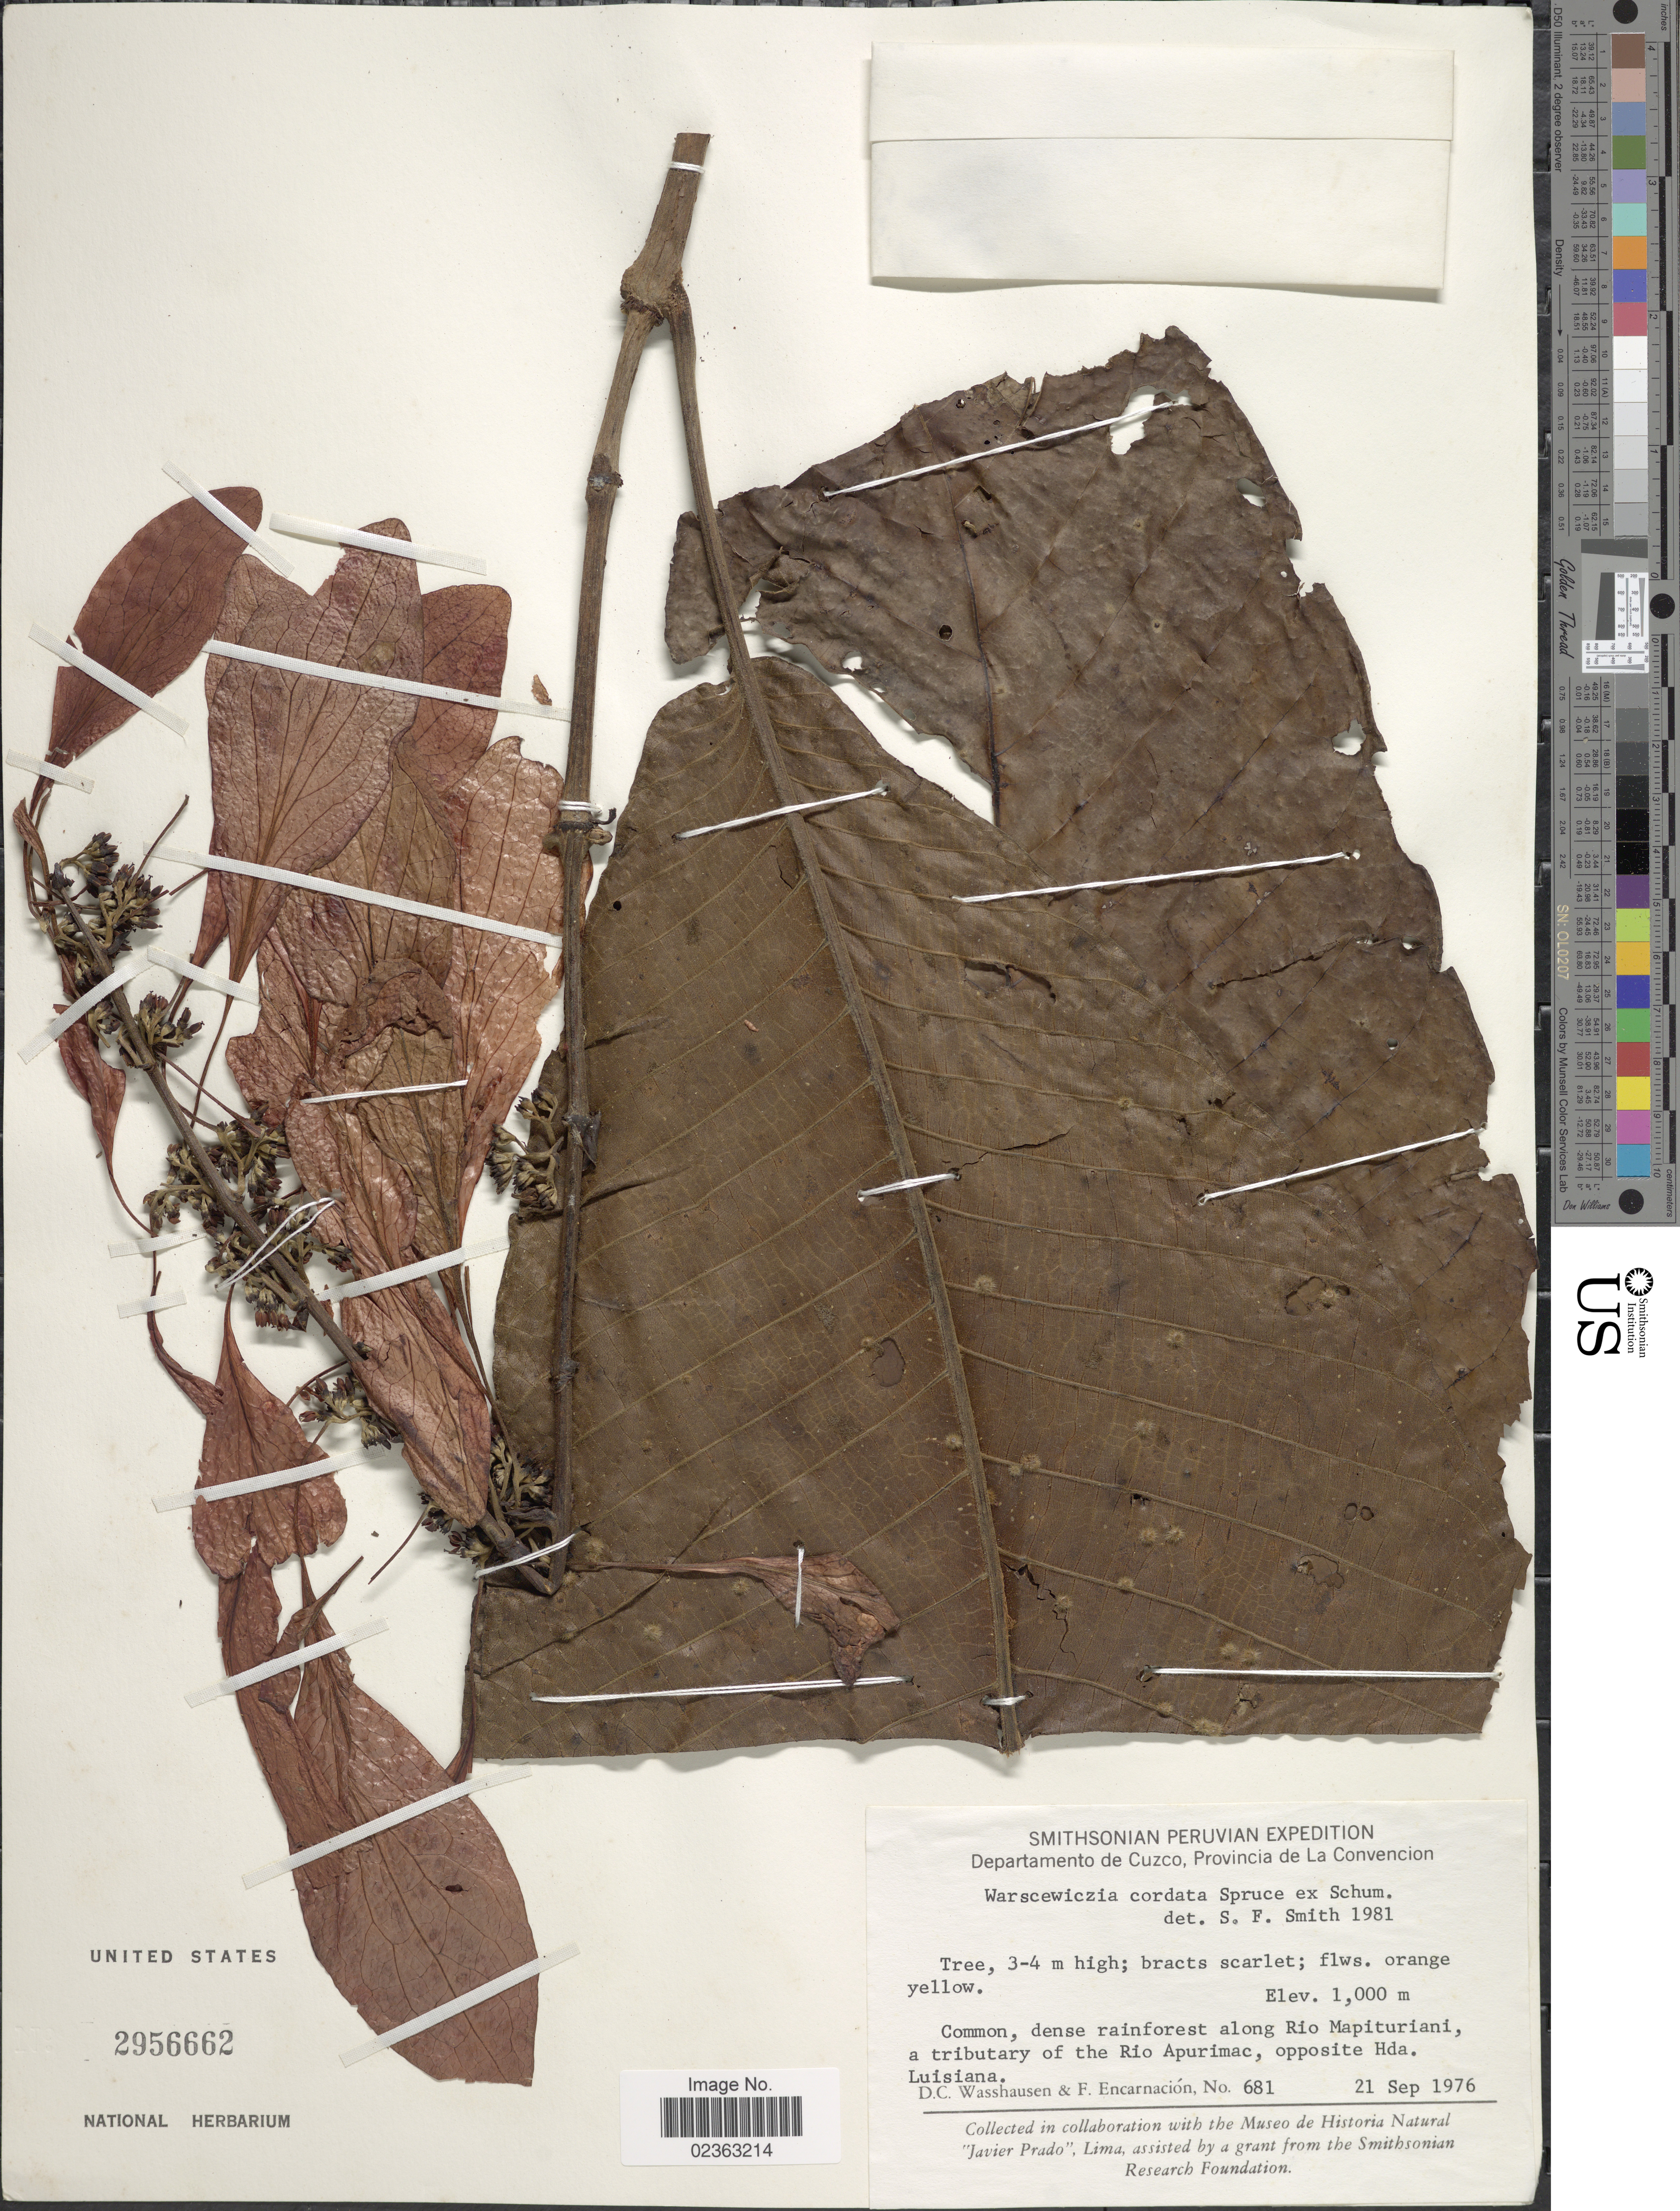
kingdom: Plantae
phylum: Tracheophyta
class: Magnoliopsida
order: Gentianales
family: Rubiaceae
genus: Warszewiczia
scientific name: Warszewiczia cordata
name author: Spruce ex K. Schum.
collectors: D. Washausen & F. Encarnación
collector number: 681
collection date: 1976-09-21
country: Peru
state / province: Cusco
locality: Provincia de La Convencion, dense rainforest along Rio Mapituriani, a tributary of the Rio Apurimac, opposite Hda. Luisiana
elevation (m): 1000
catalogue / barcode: US 2956662